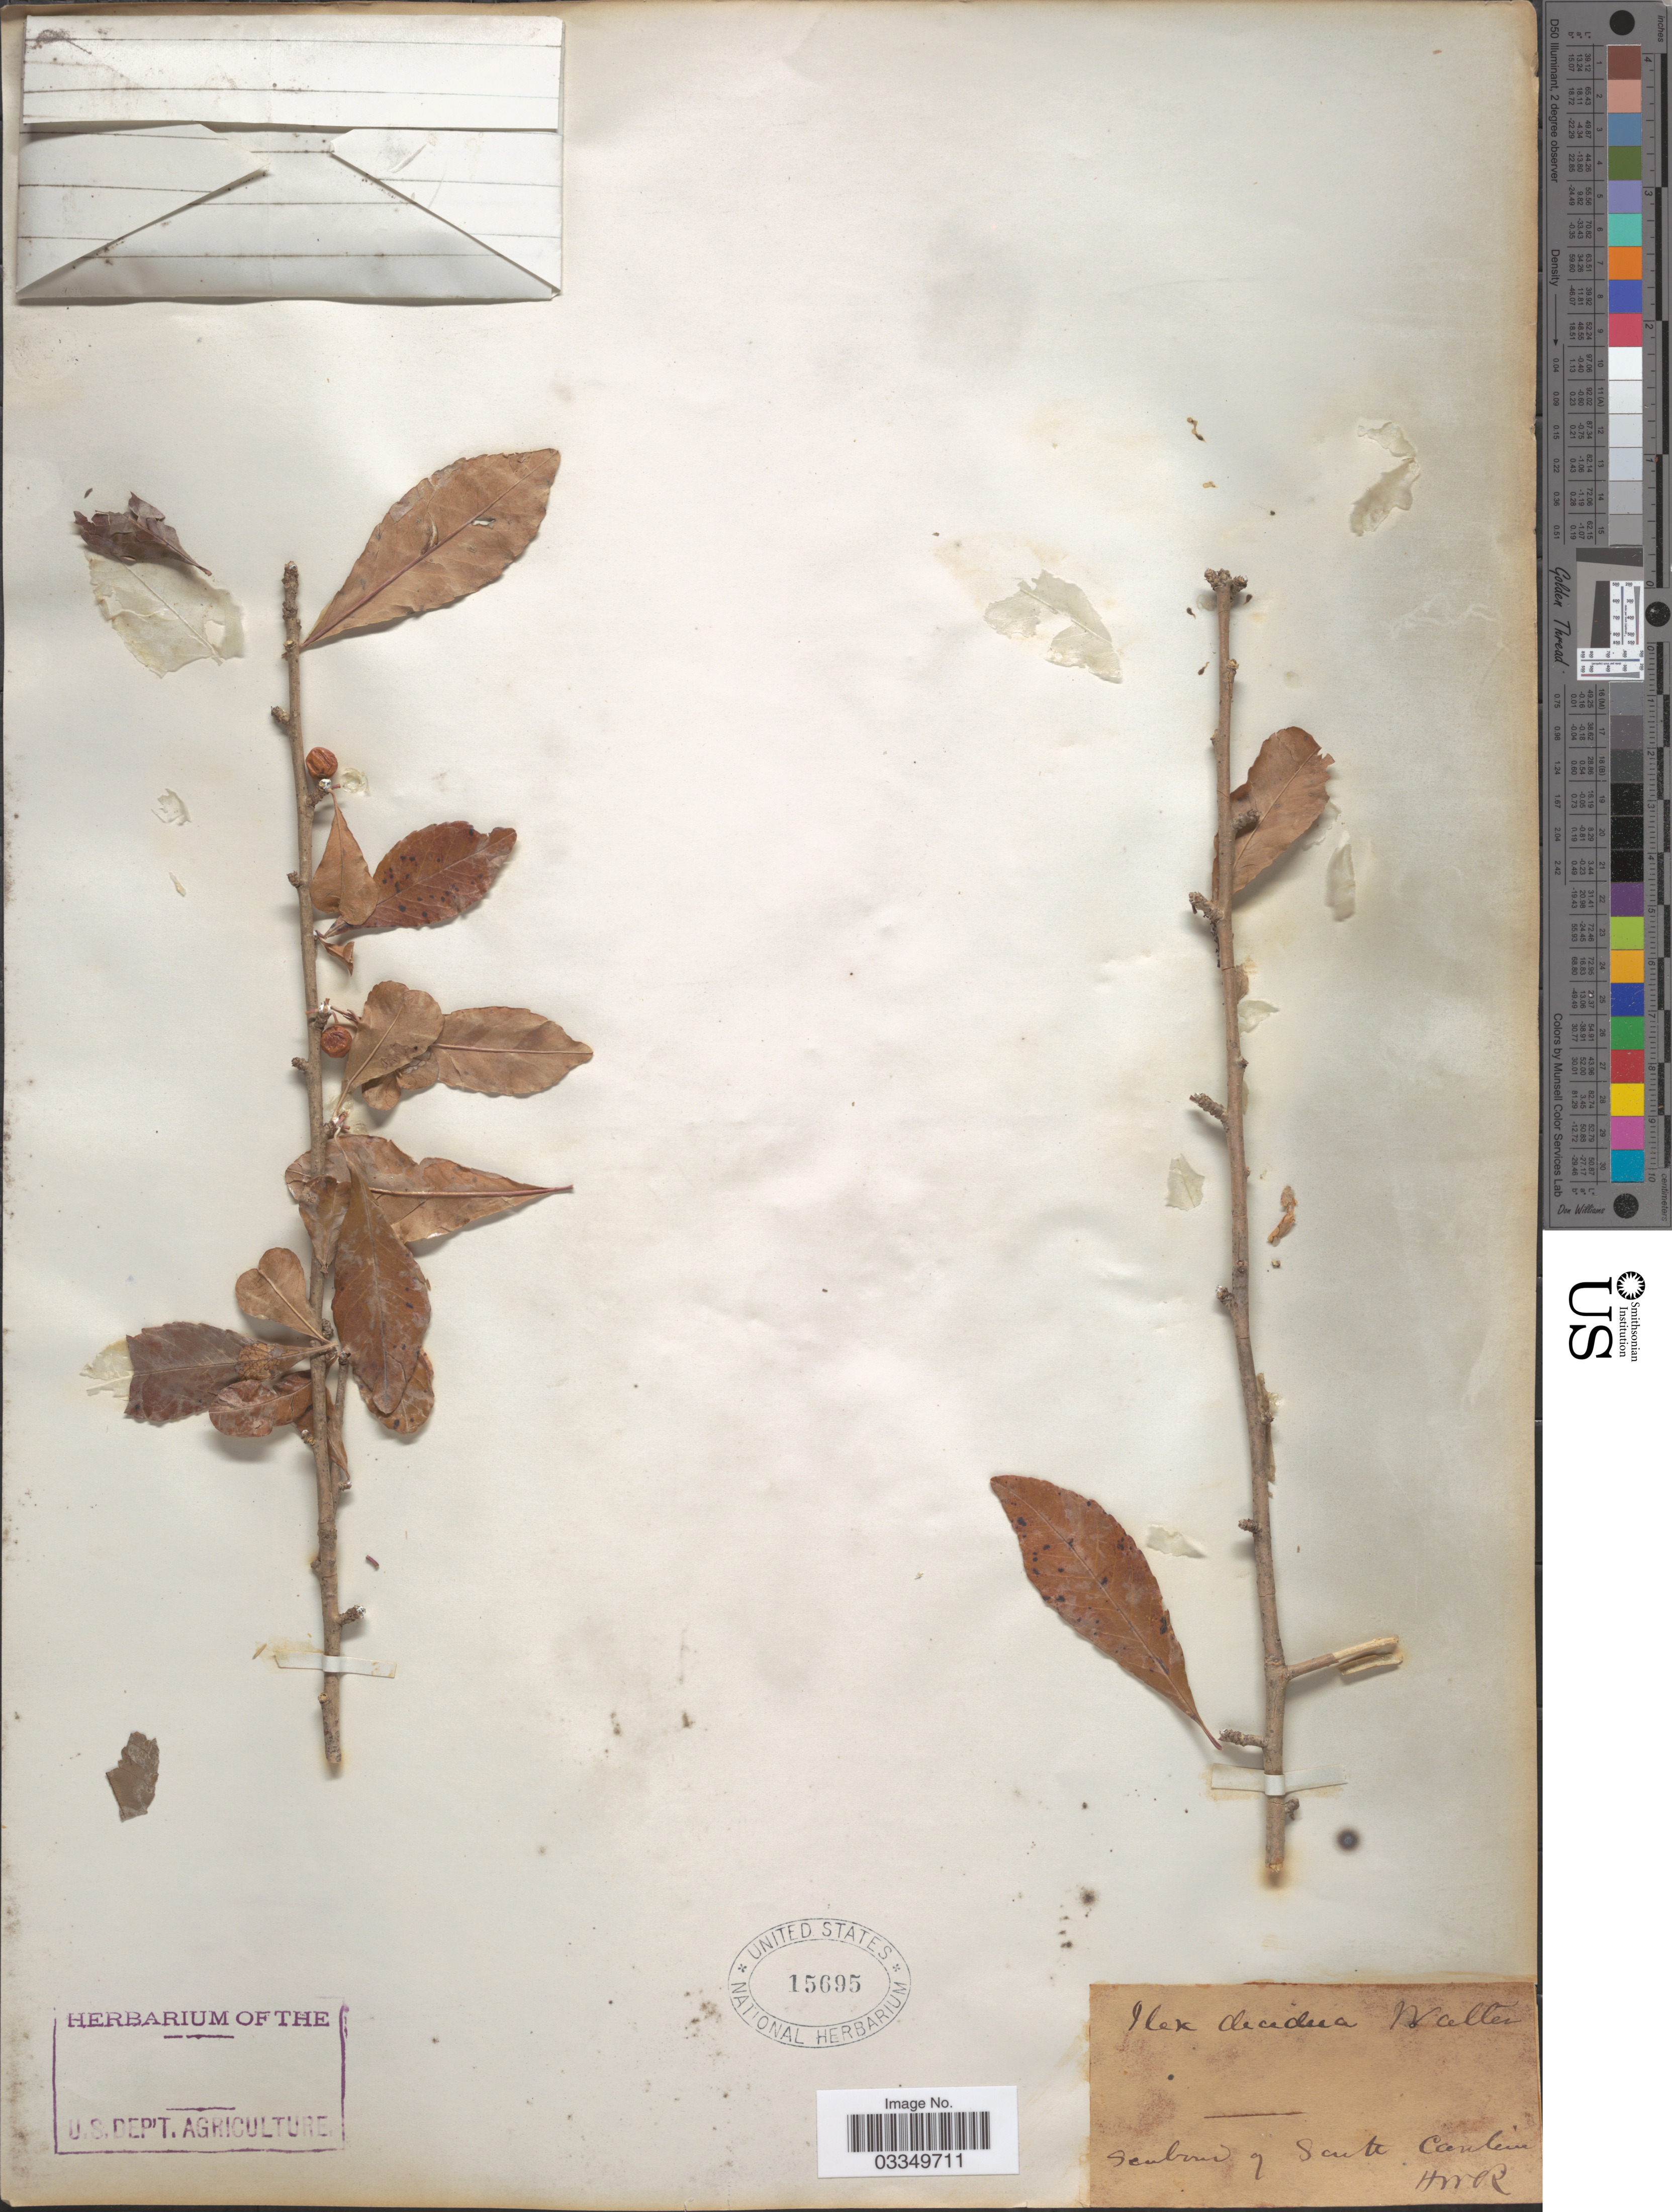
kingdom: Plantae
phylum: Tracheophyta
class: Magnoliopsida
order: Aquifoliales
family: Aquifoliaceae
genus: Ilex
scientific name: Ilex decidua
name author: Walter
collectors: HWR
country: United States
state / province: South Carolina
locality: Seabrook of South Carolina.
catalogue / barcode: US 15695